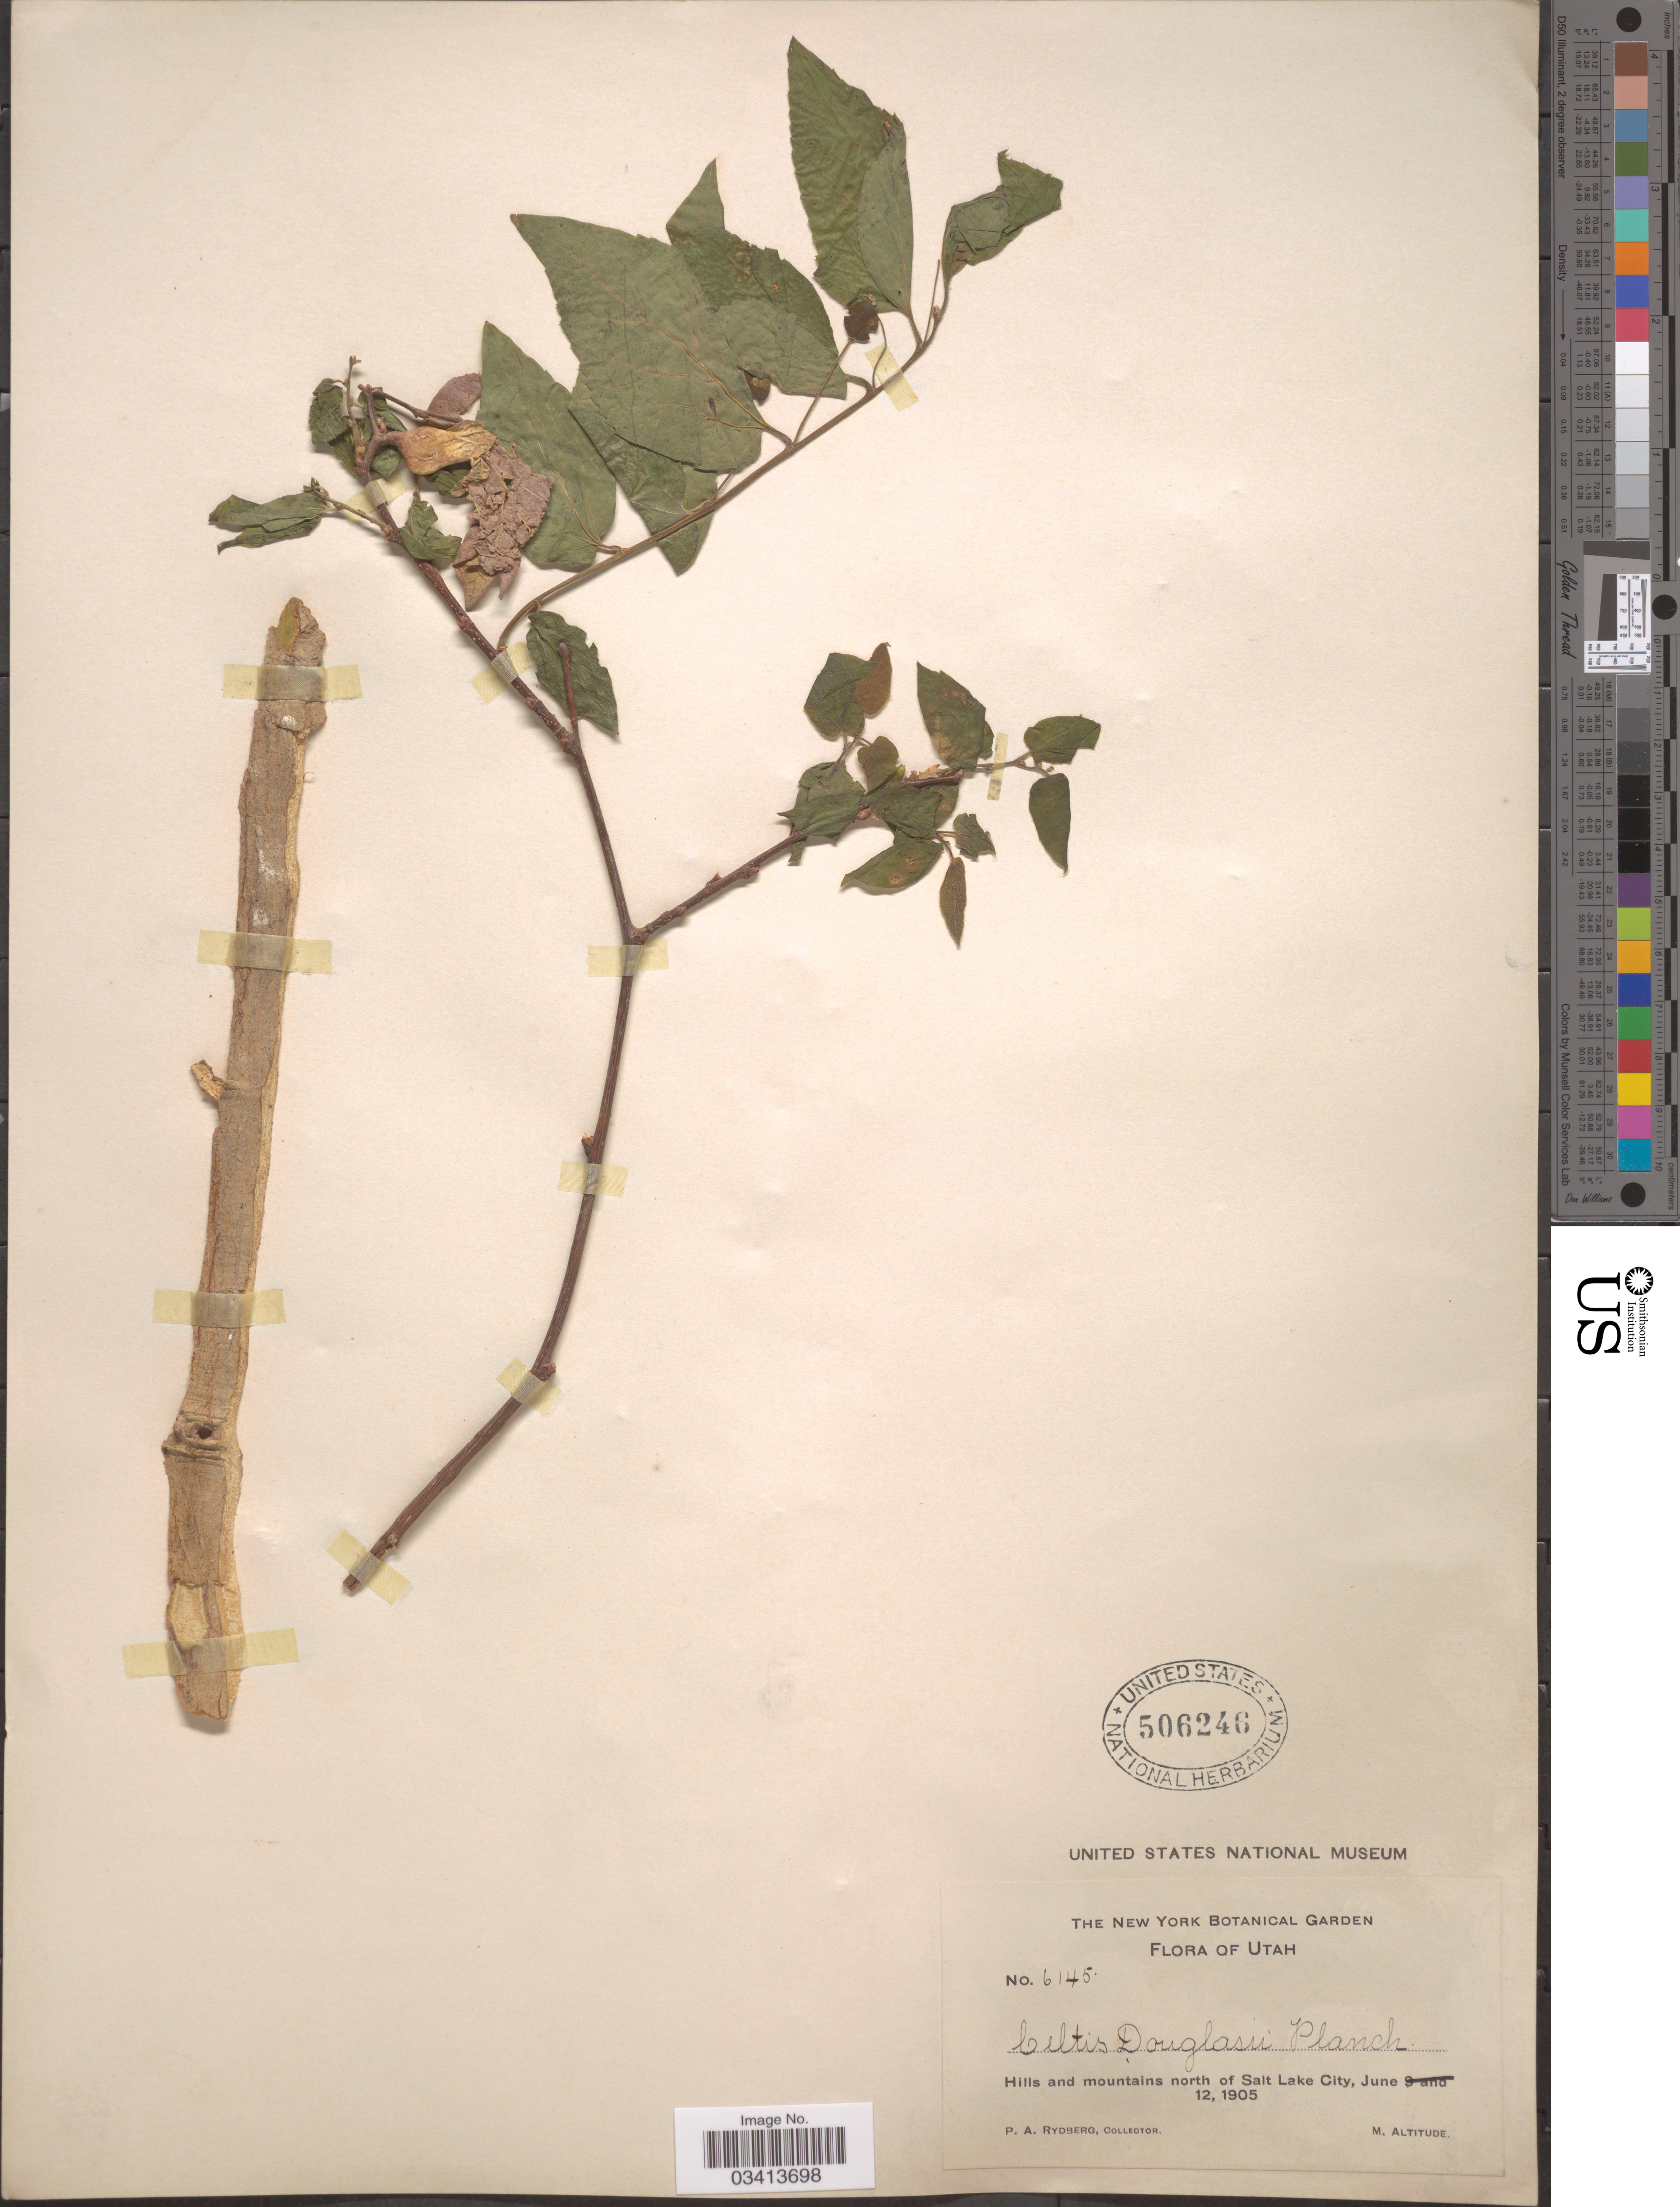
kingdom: Plantae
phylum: Tracheophyta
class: Magnoliopsida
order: Rosales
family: Cannabaceae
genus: Celtis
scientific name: Celtis laevigata var. reticulata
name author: (Torr.) L.D. Benson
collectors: P. A. Rydberg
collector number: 6145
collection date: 1905-06-12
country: United States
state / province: Utah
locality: Hills and mountains north of Salt Lake City.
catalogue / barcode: US 506246